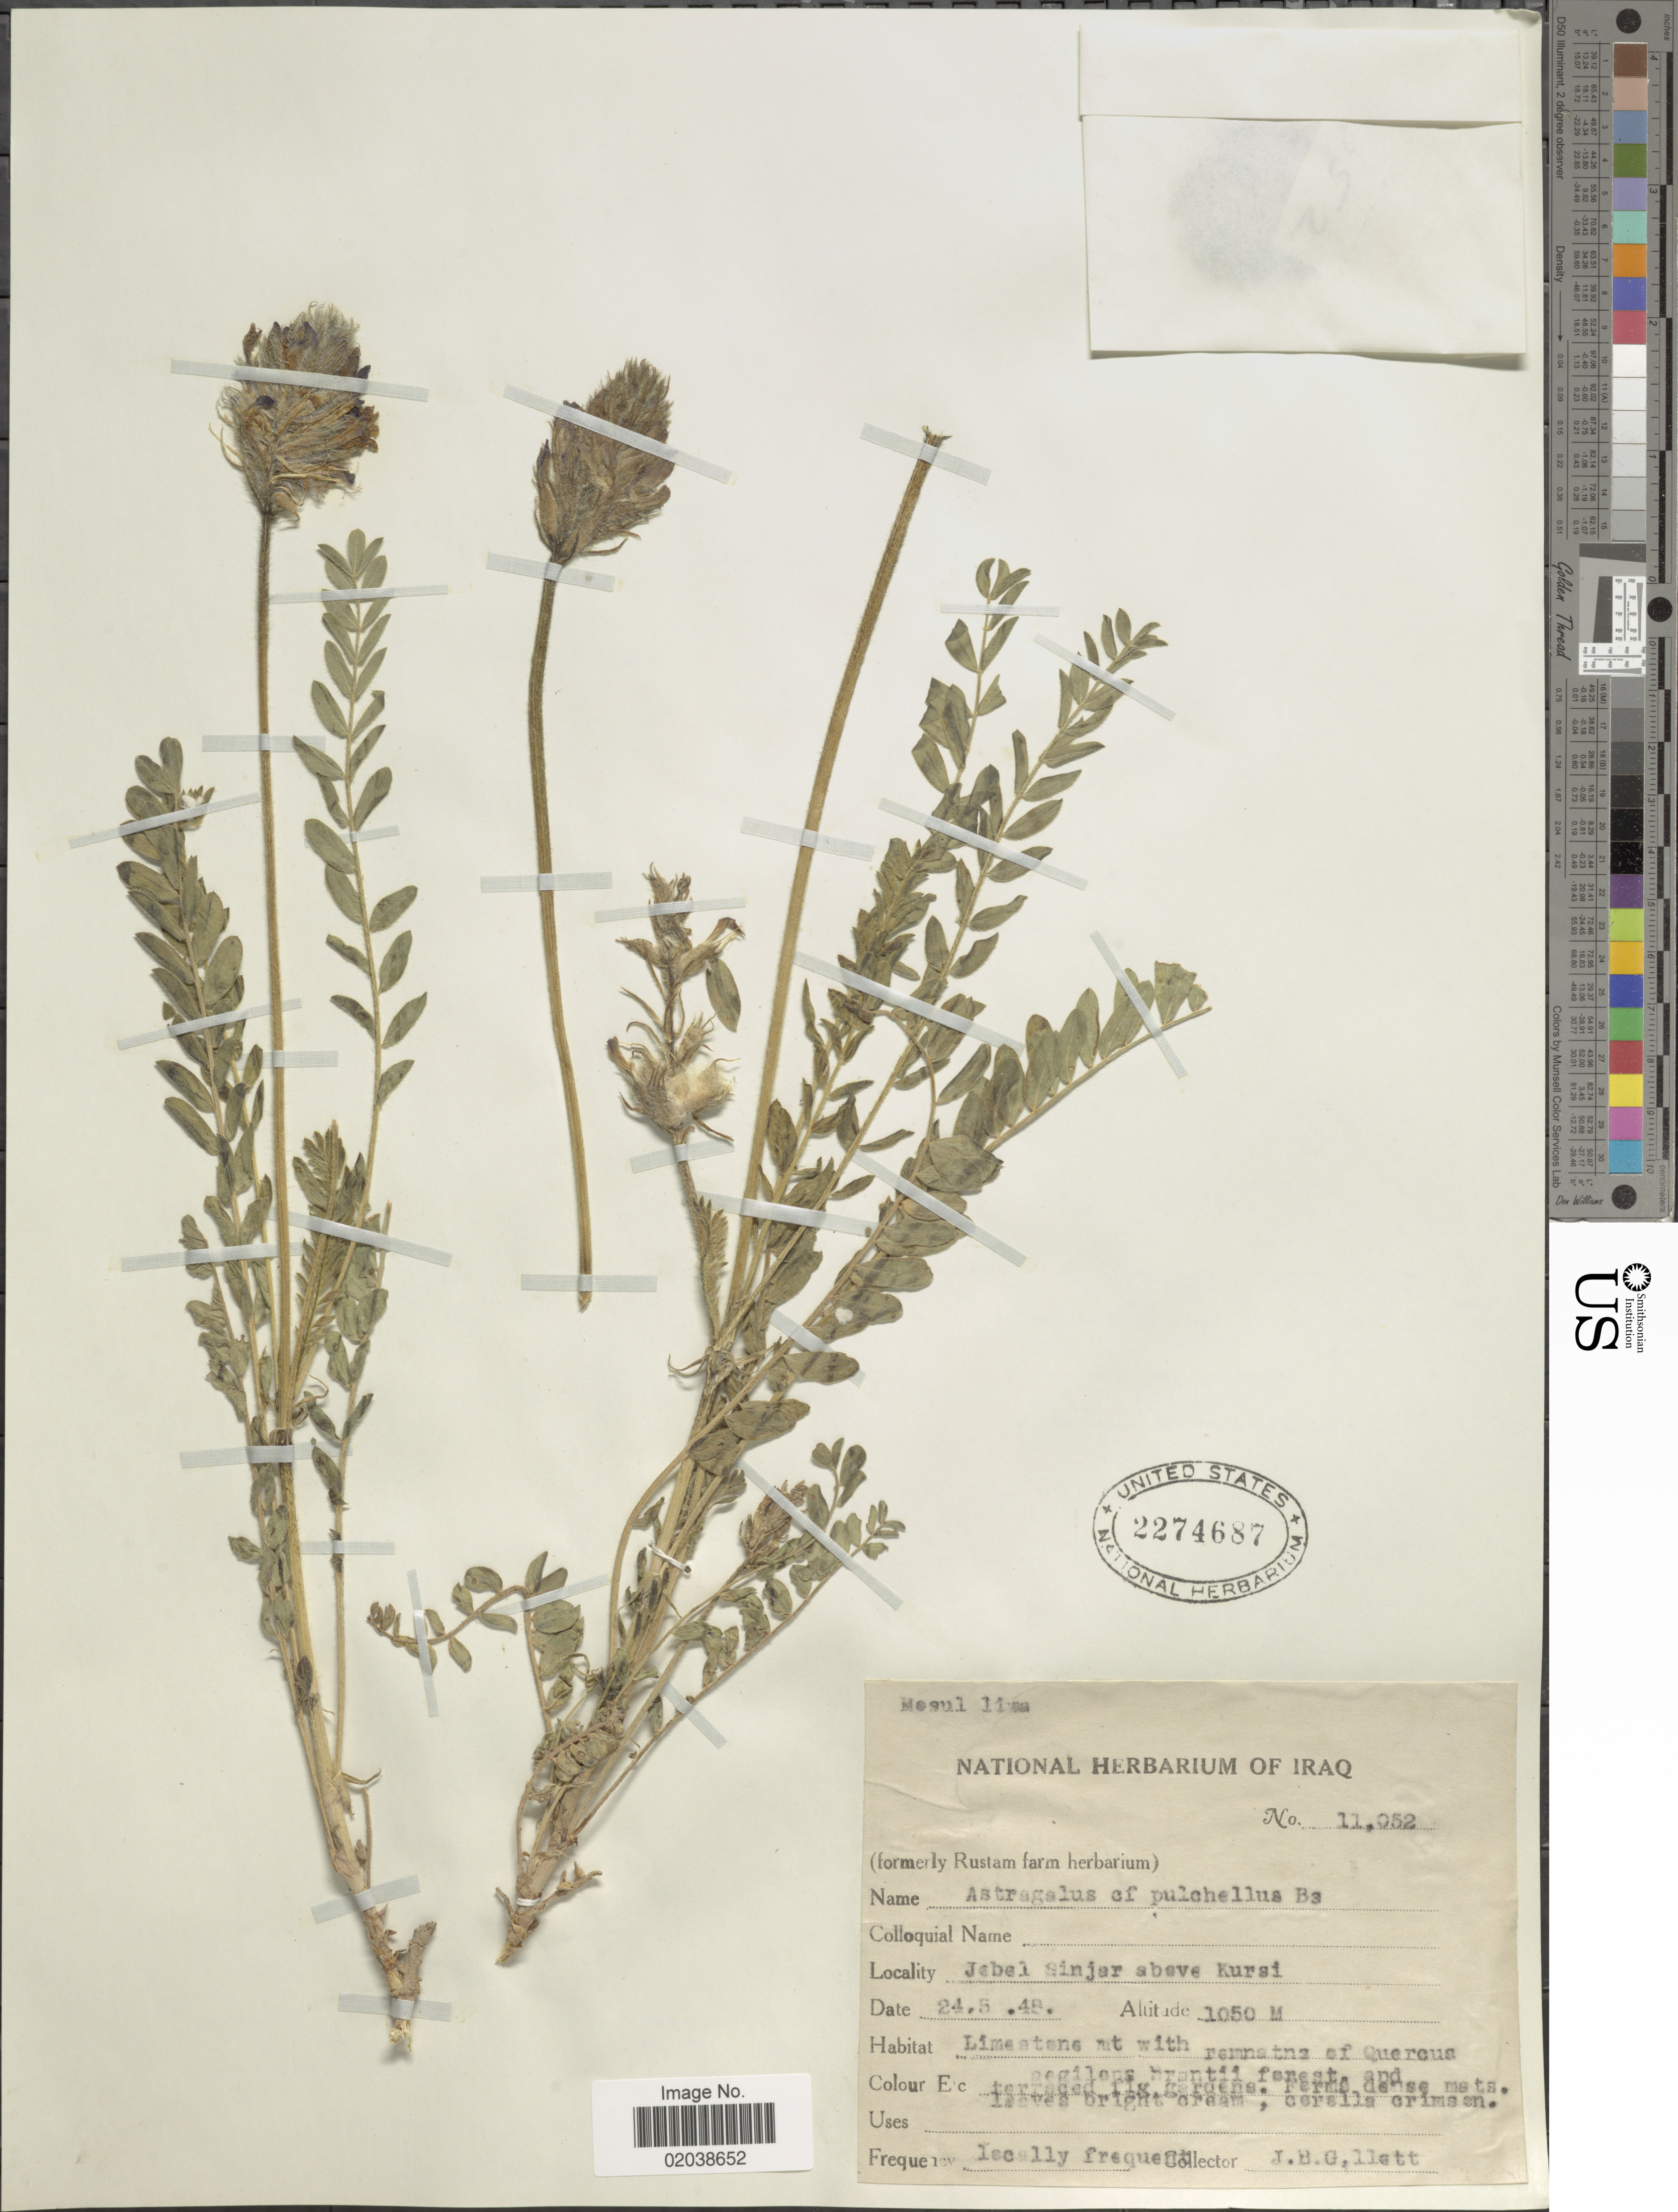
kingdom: Plantae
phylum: Tracheophyta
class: Magnoliopsida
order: Fabales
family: Fabaceae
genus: Astragalus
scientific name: Astragalus pulchellus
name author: Boiss.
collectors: J. B. Gillett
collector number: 11052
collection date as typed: Transcribed d/m/y: 24/5/48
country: Iraq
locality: Jebel sinjar above Kursi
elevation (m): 1050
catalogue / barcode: US 2274687